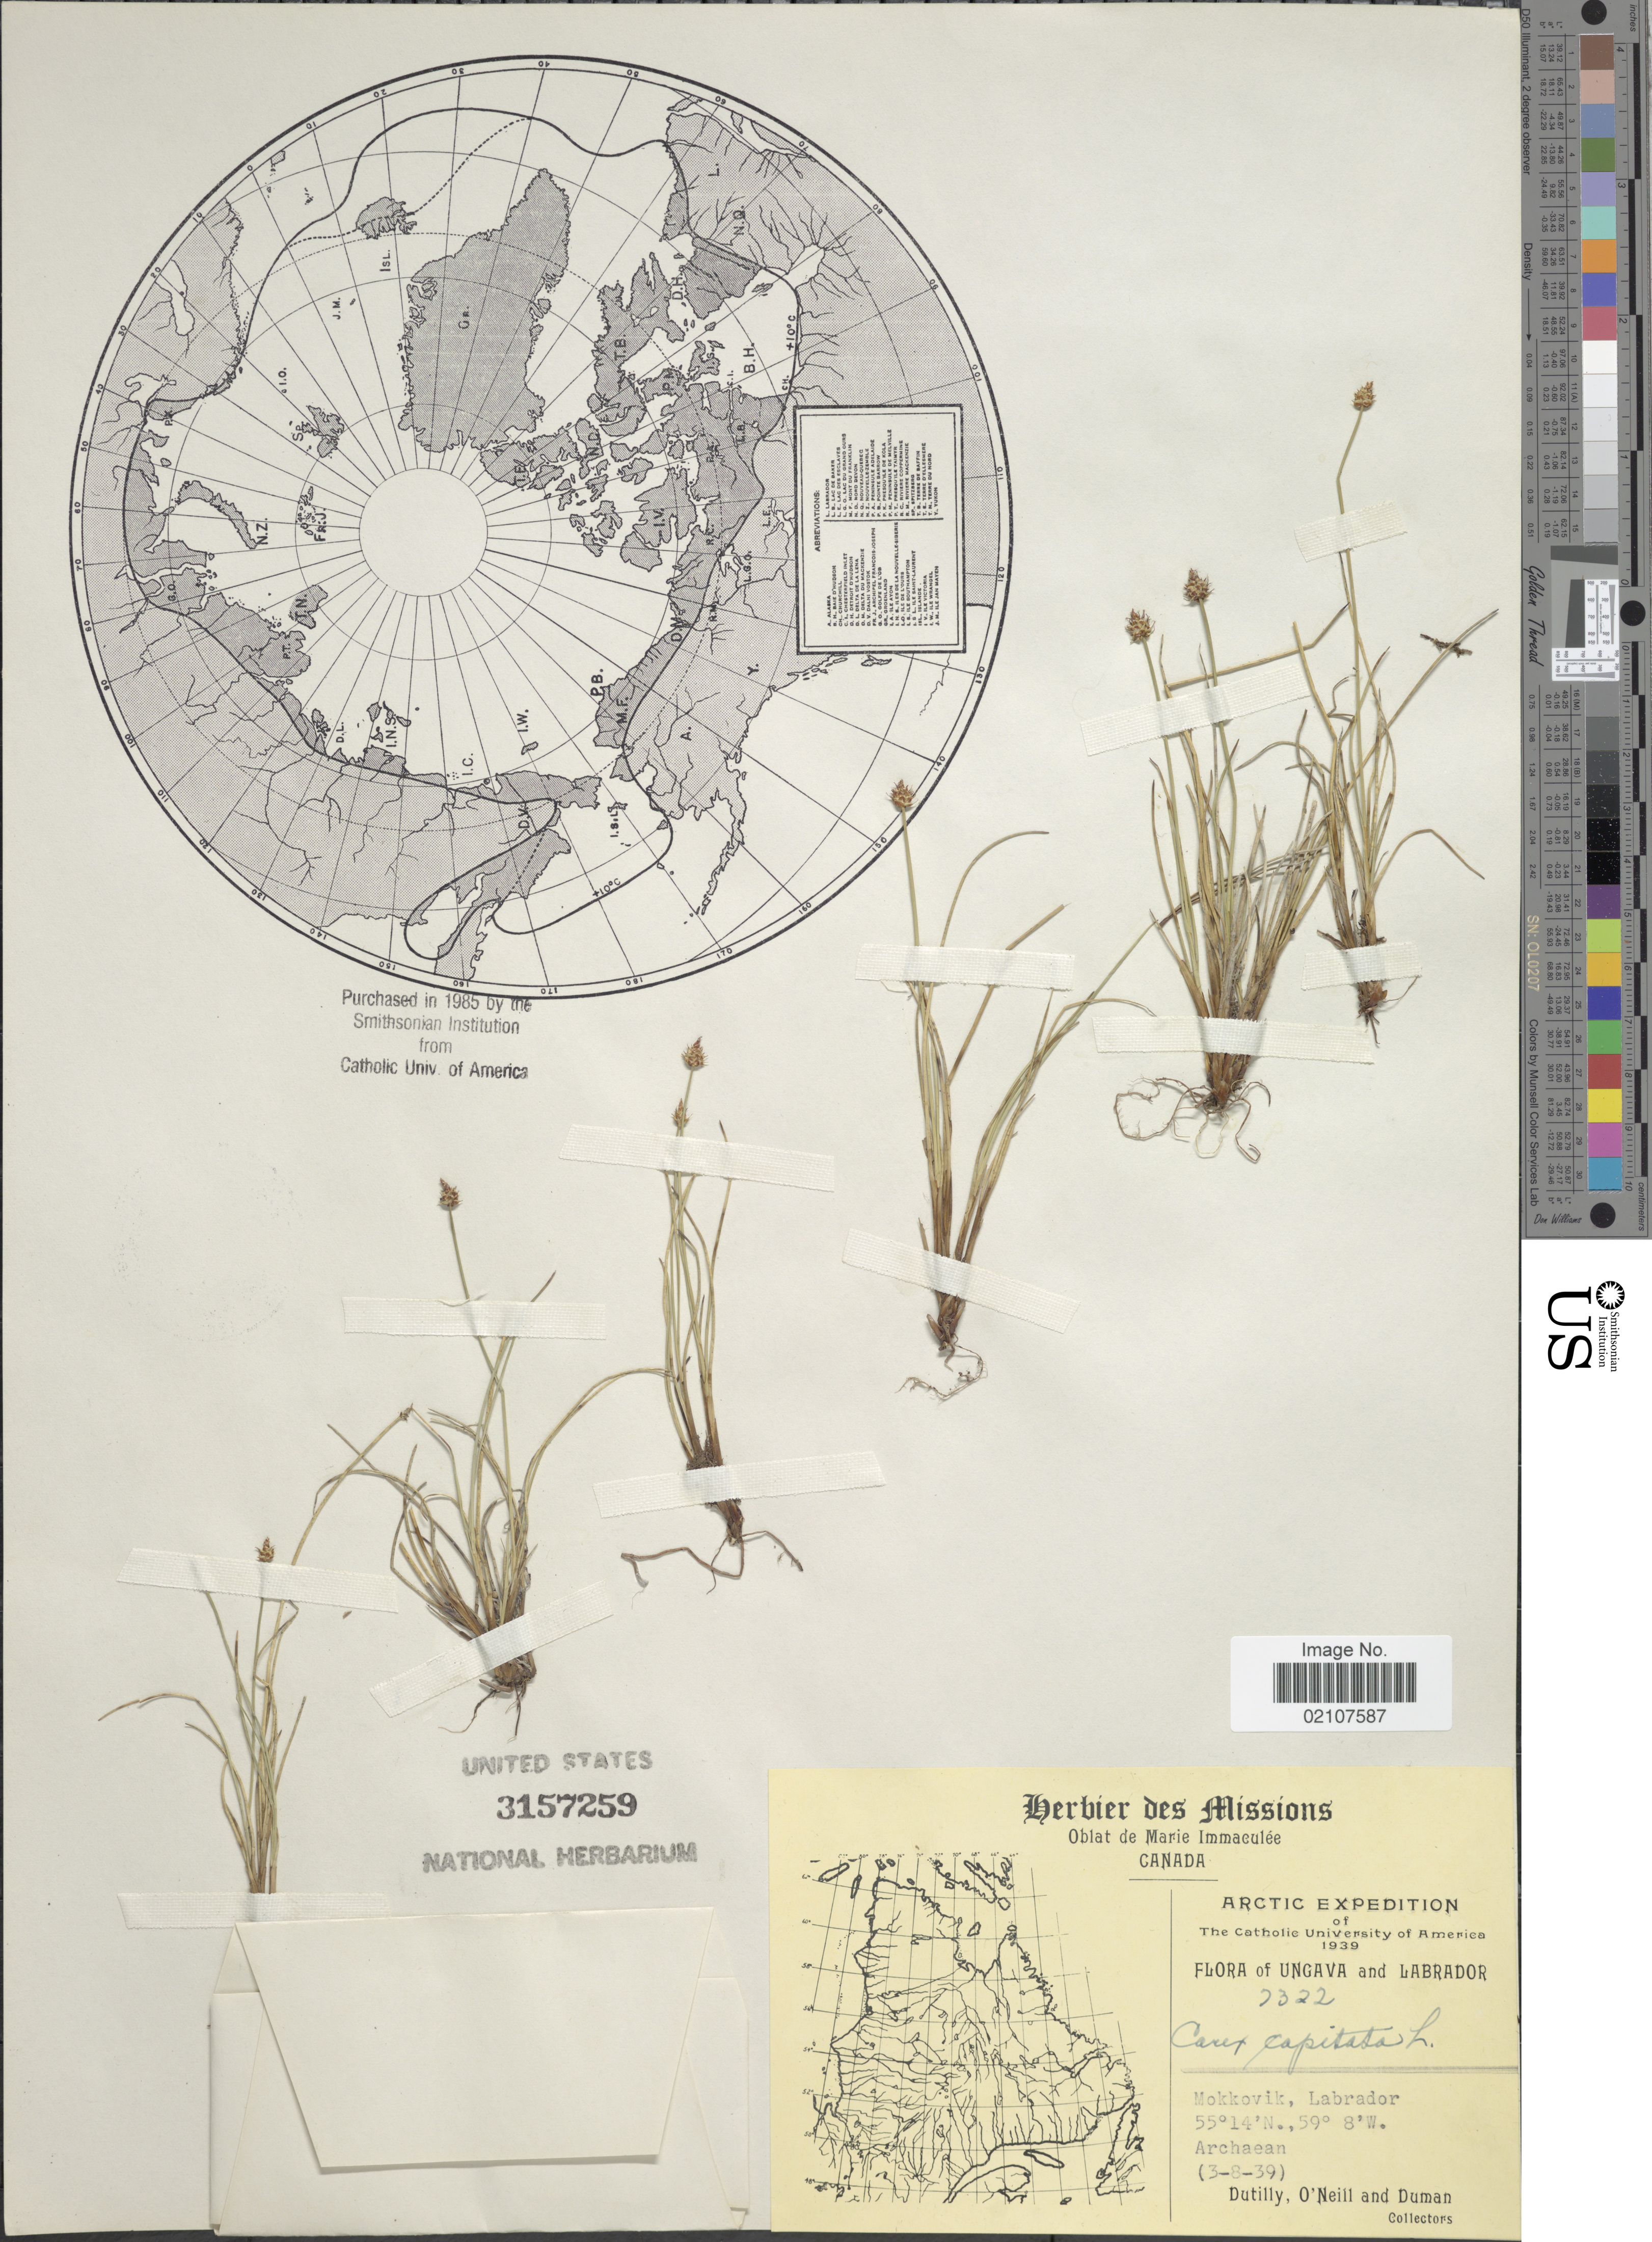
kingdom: Plantae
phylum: Tracheophyta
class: Liliopsida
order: Poales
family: Cyperaceae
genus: Carex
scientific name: Carex capitata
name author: L.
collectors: -. Dutilly, O' Neill & -. Duman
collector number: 7322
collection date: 1939-08-03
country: Canada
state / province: Newfoundland and Labrador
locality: Arctic, Mokkovik, Labrador. Archaean.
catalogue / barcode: US 3157259